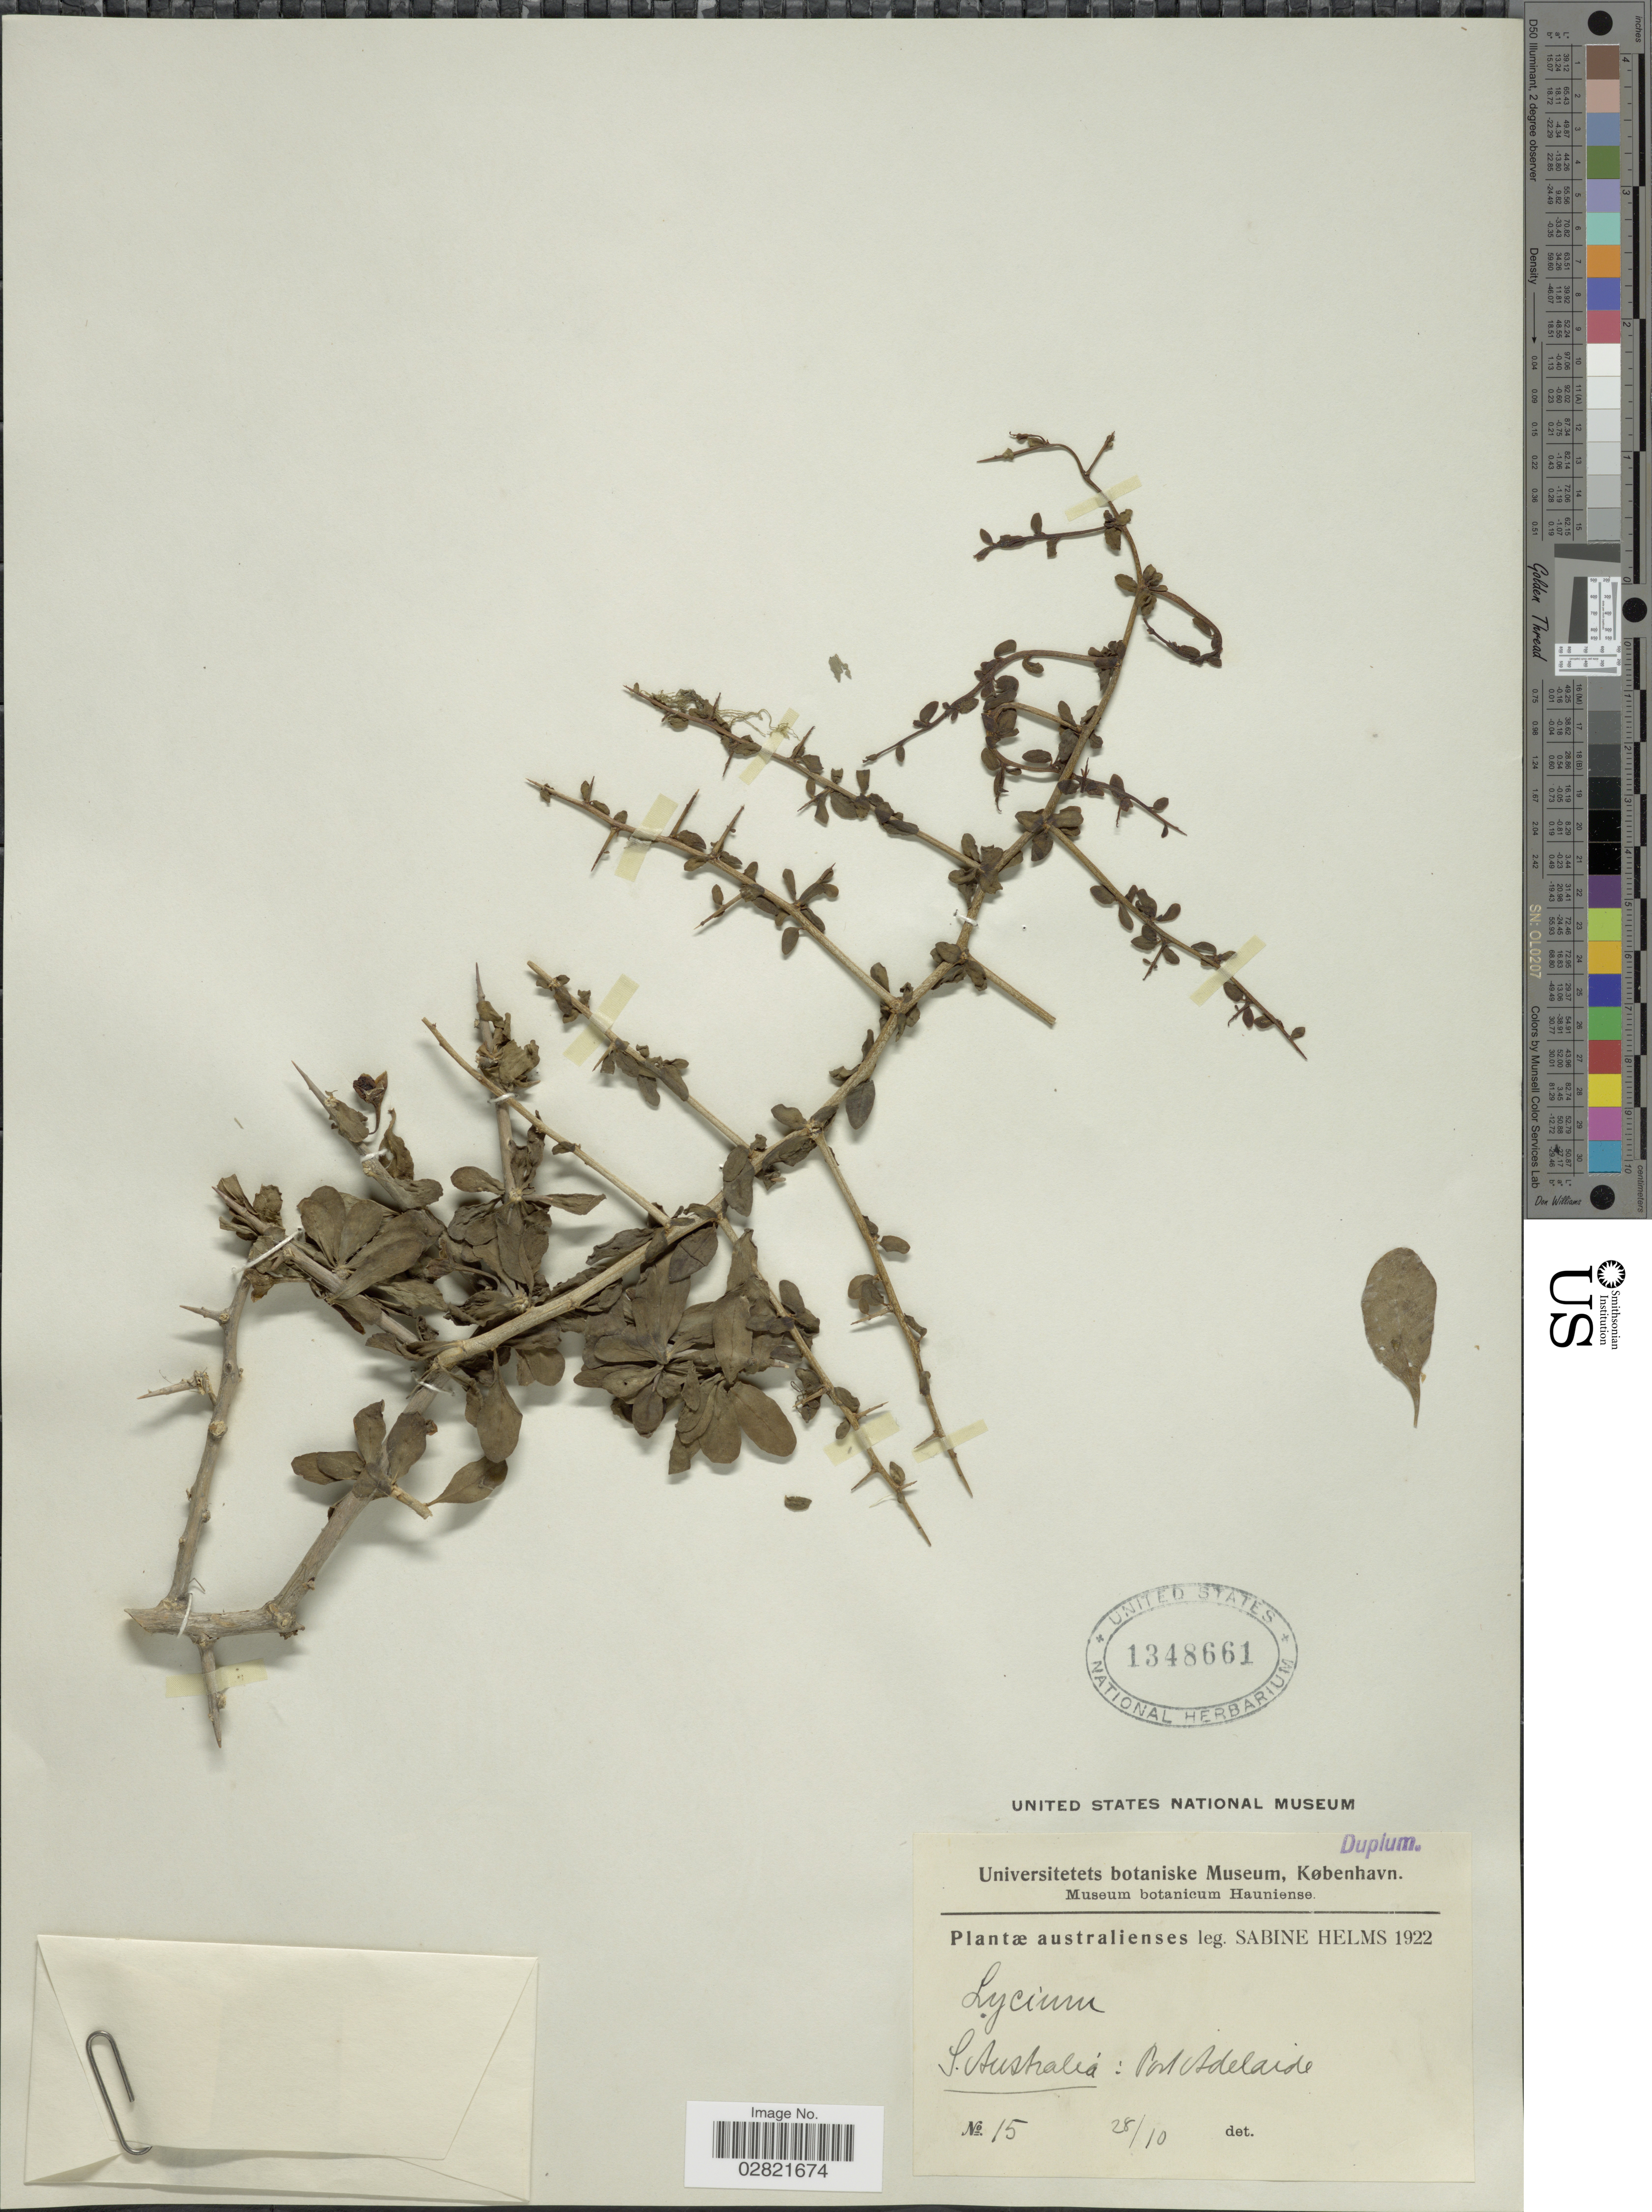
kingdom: Plantae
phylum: Tracheophyta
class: Magnoliopsida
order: Solanales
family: Solanaceae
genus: Lycium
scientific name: Lycium sp.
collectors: S. Helms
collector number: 15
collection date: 1922-10-28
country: Australia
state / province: South Australia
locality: Australienses. S. Australia: Port Adelaide.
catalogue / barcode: US 1348661